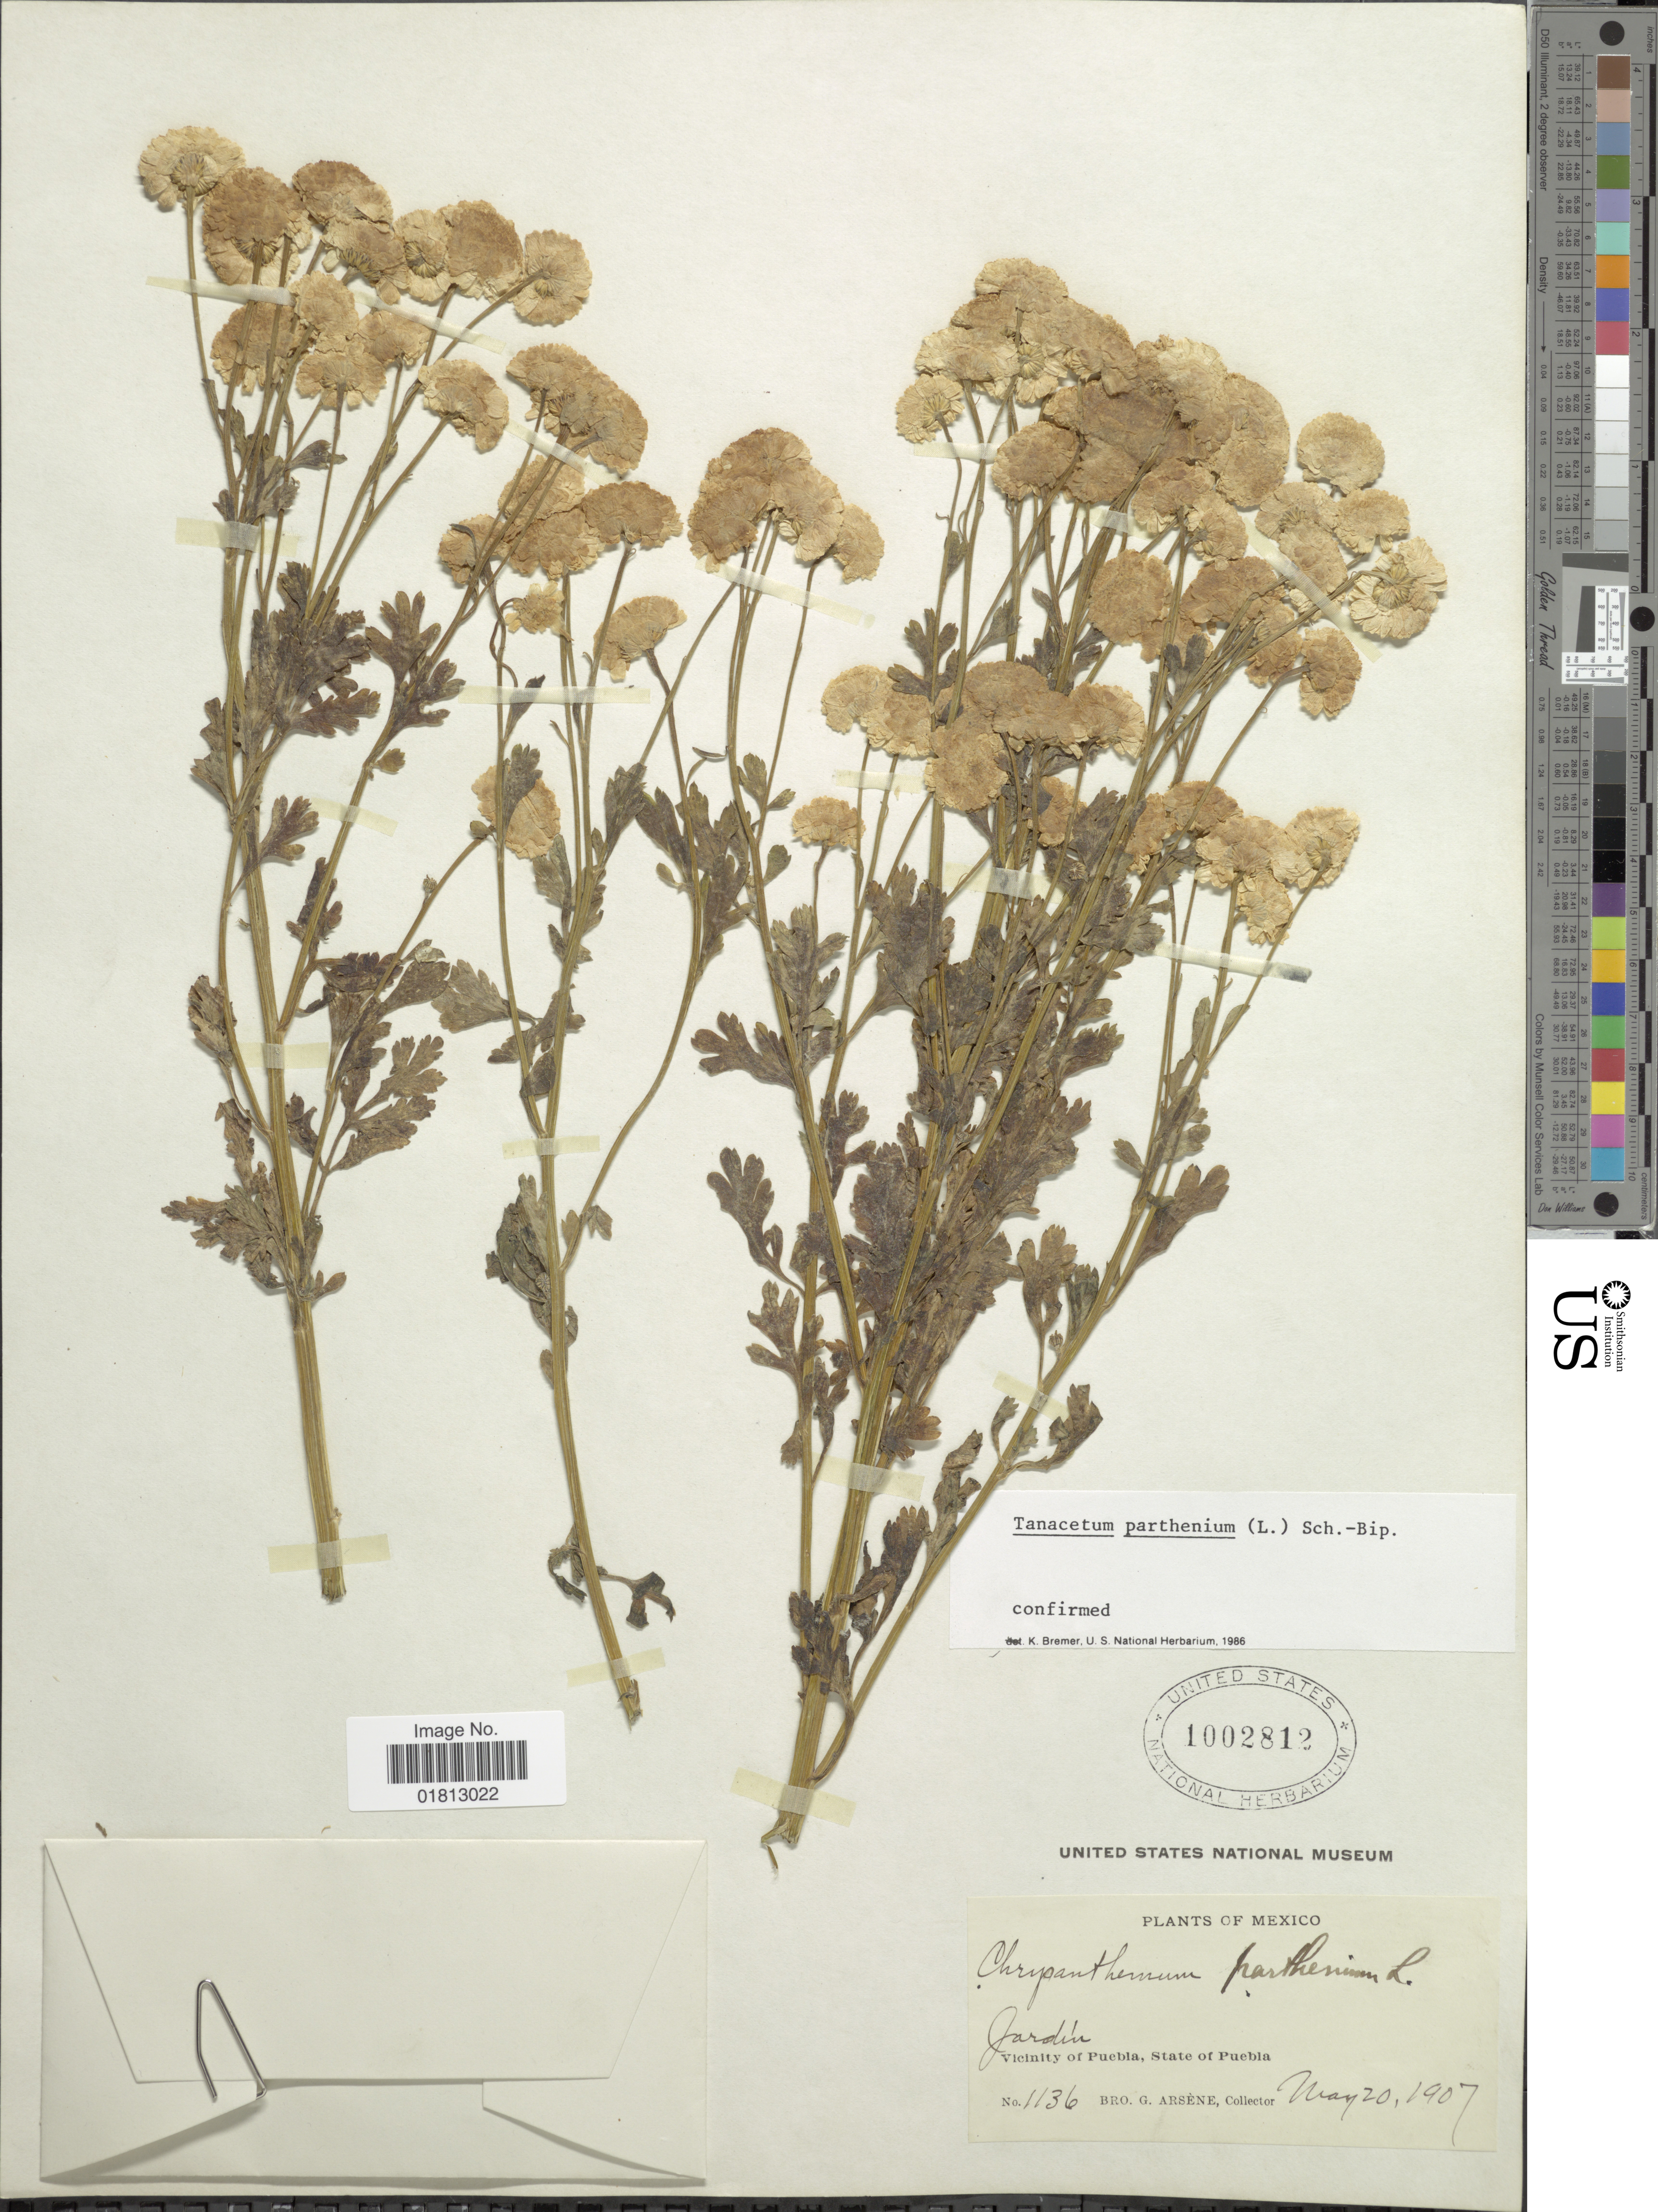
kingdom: Plantae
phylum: Tracheophyta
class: Magnoliopsida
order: Asterales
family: Asteraceae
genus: Tanacetum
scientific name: Tanacetum parthenium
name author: (L.) Sch. Bip.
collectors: Bro. G. Arsène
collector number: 1136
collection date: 1907-05-20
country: Mexico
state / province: Puebla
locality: Jardin, Vicinity of Puebla, State of Puebla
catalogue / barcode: US 1002812